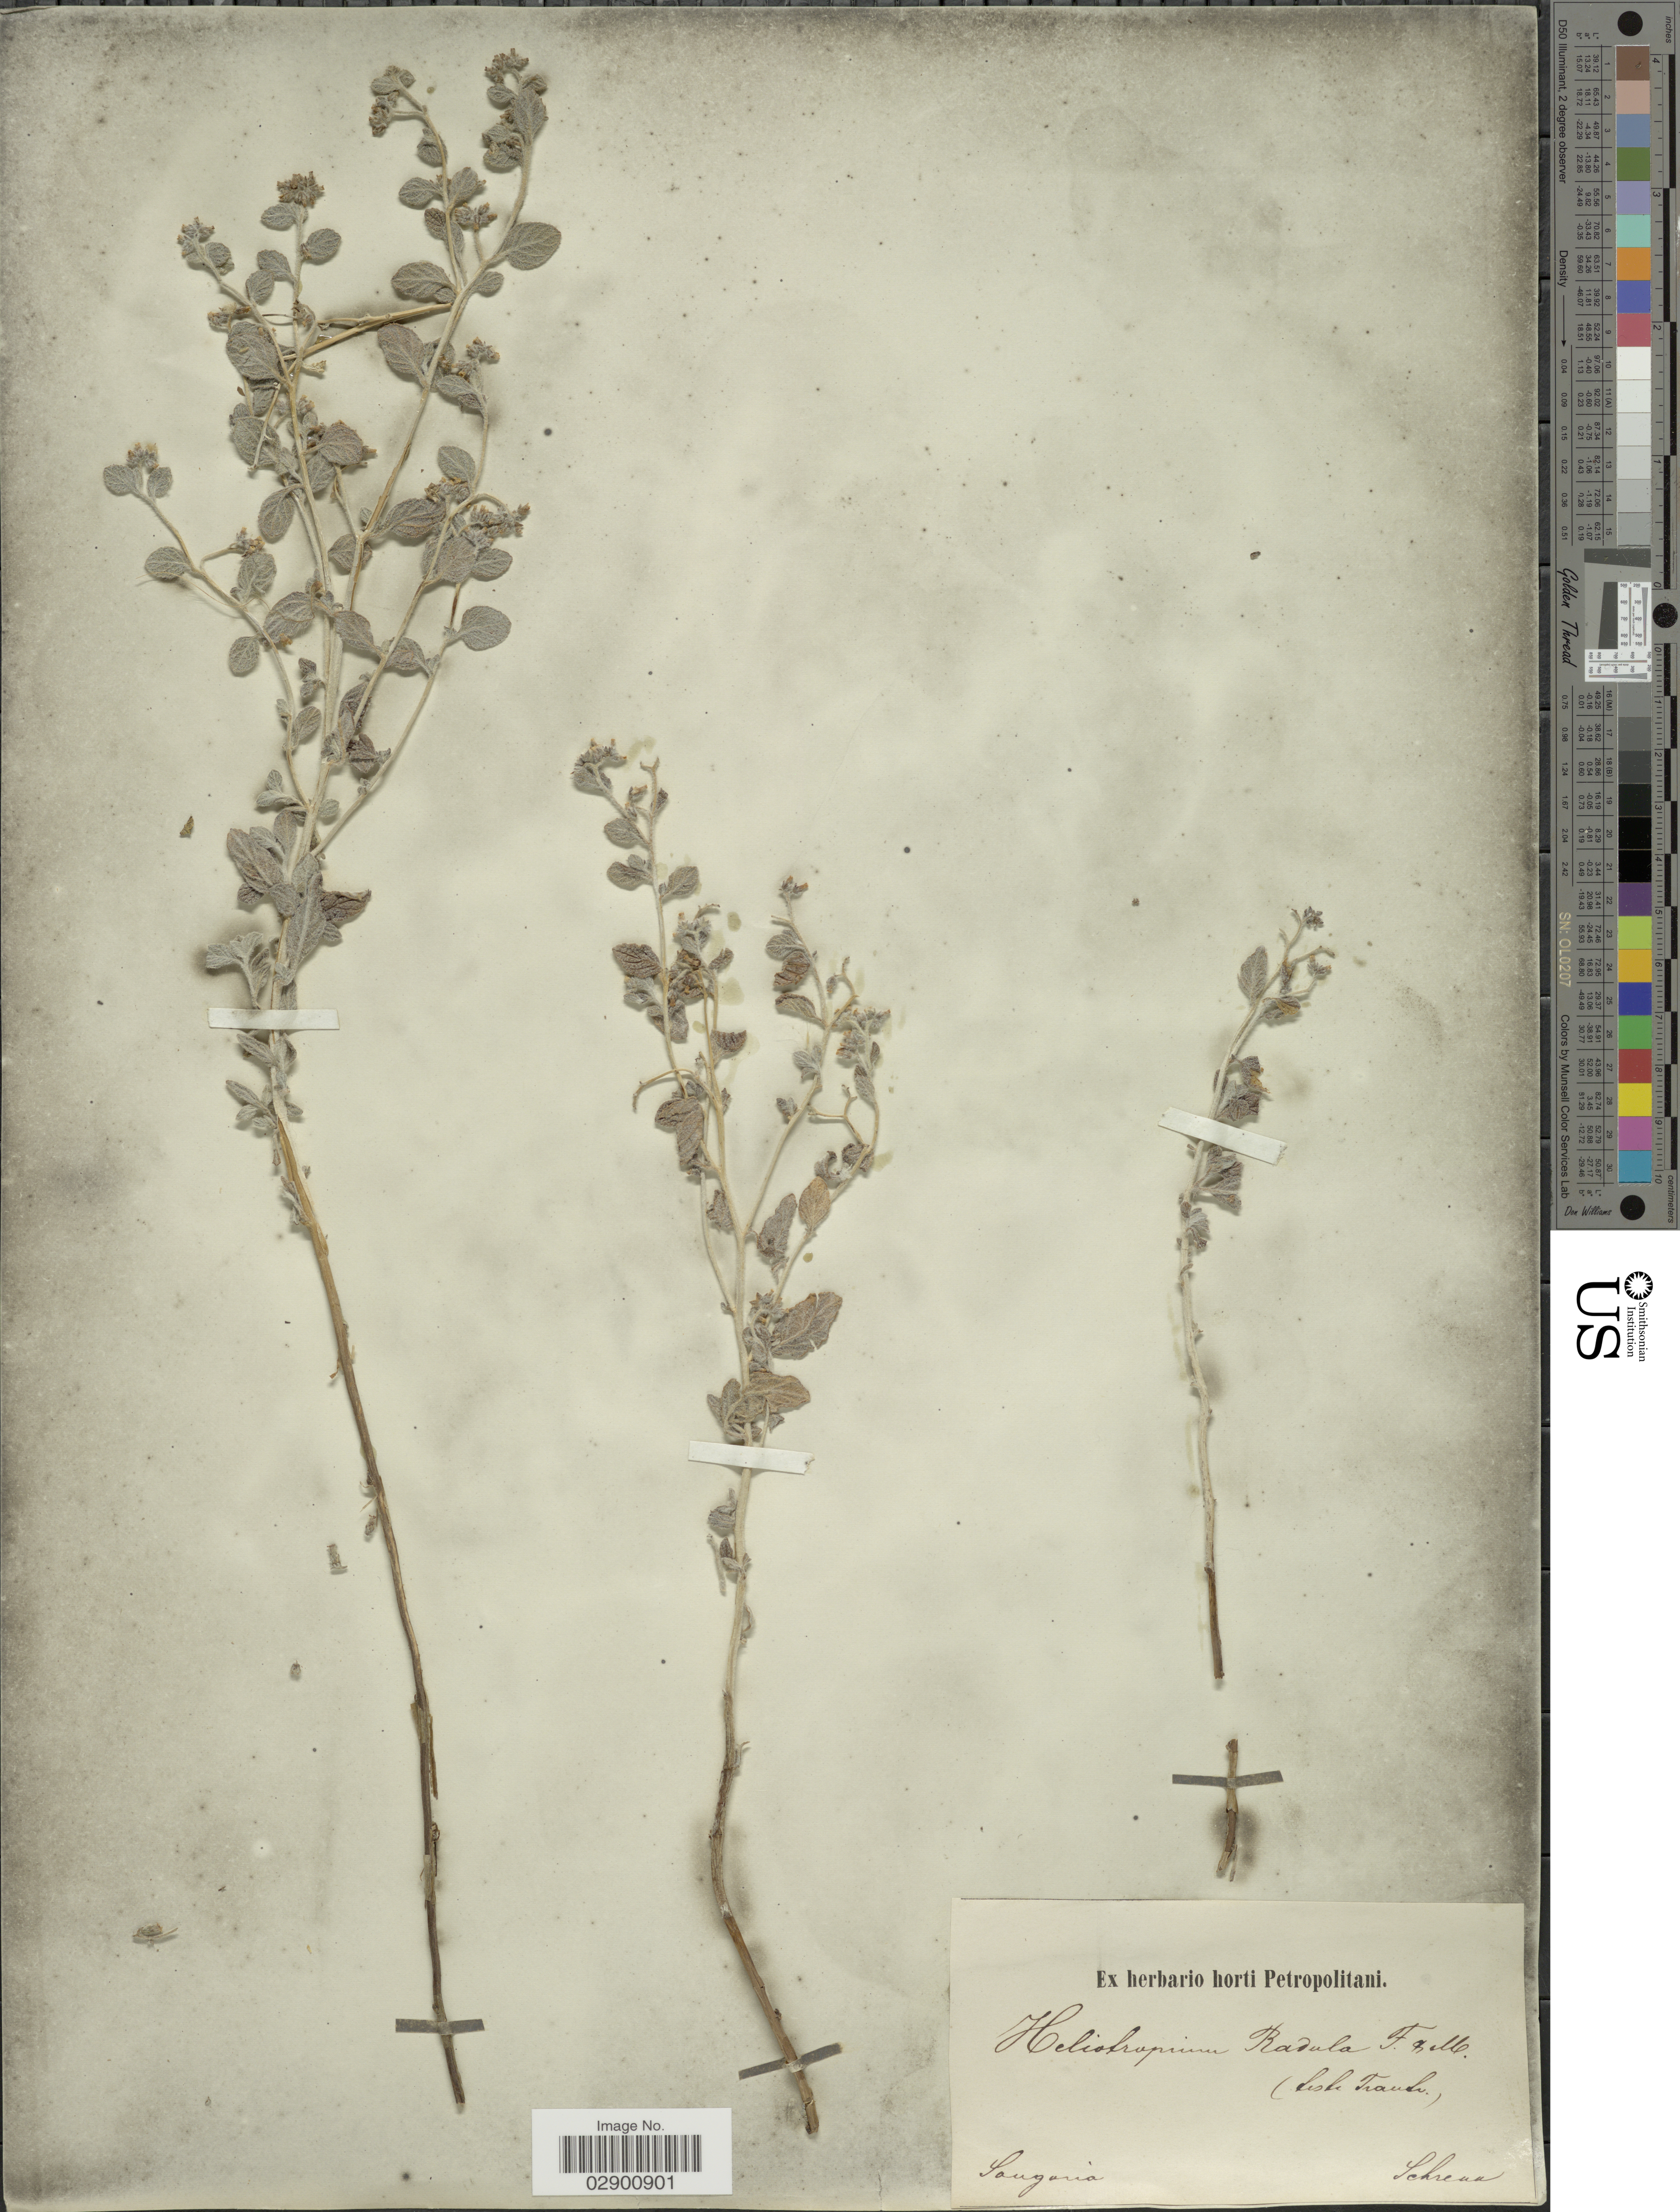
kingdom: Plantae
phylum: Tracheophyta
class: Magnoliopsida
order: Boraginales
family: Heliotropiaceae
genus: Heliotropium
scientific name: Heliotropium arguzioides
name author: Kar. & Kir.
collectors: A.G. Schrenk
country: Kazakhstan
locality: Songoria.